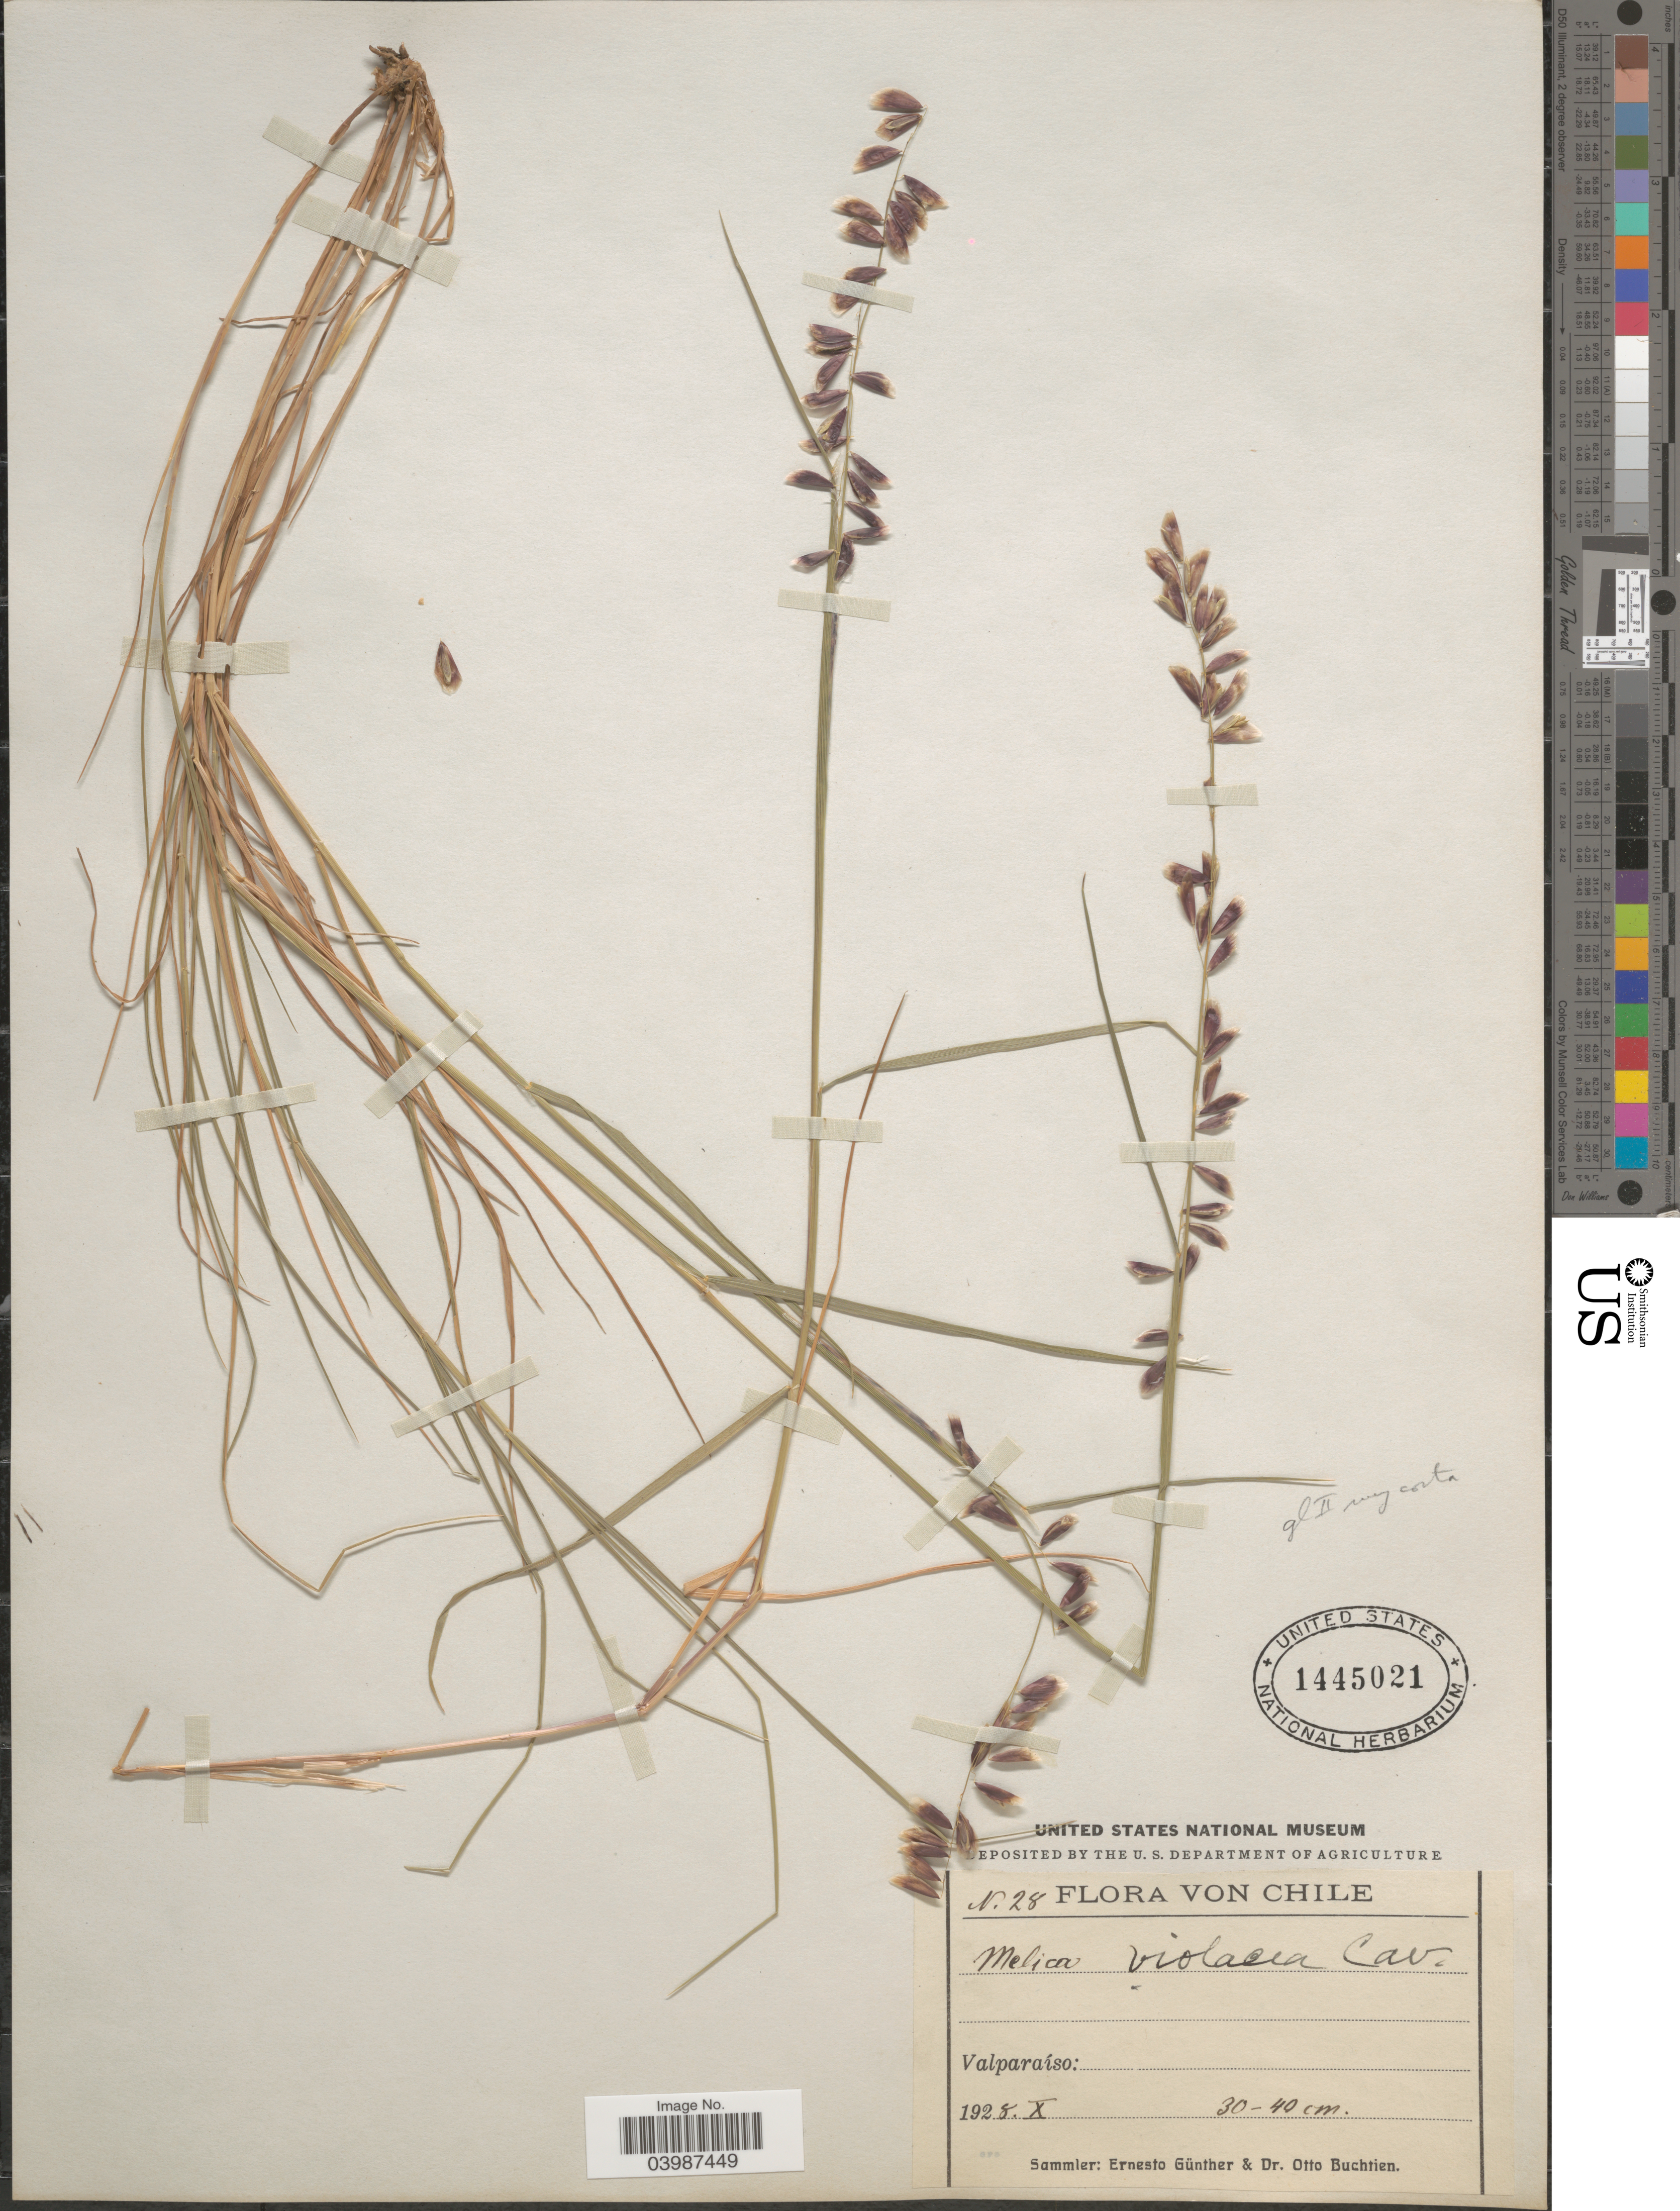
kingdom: Plantae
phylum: Tracheophyta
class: Liliopsida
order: Poales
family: Poaceae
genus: Melica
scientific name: Melica violacea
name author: Cav.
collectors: E. Gunther & O. Buchtien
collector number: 28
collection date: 1928-10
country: Chile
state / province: Valparaíso (V)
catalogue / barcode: US 1445021